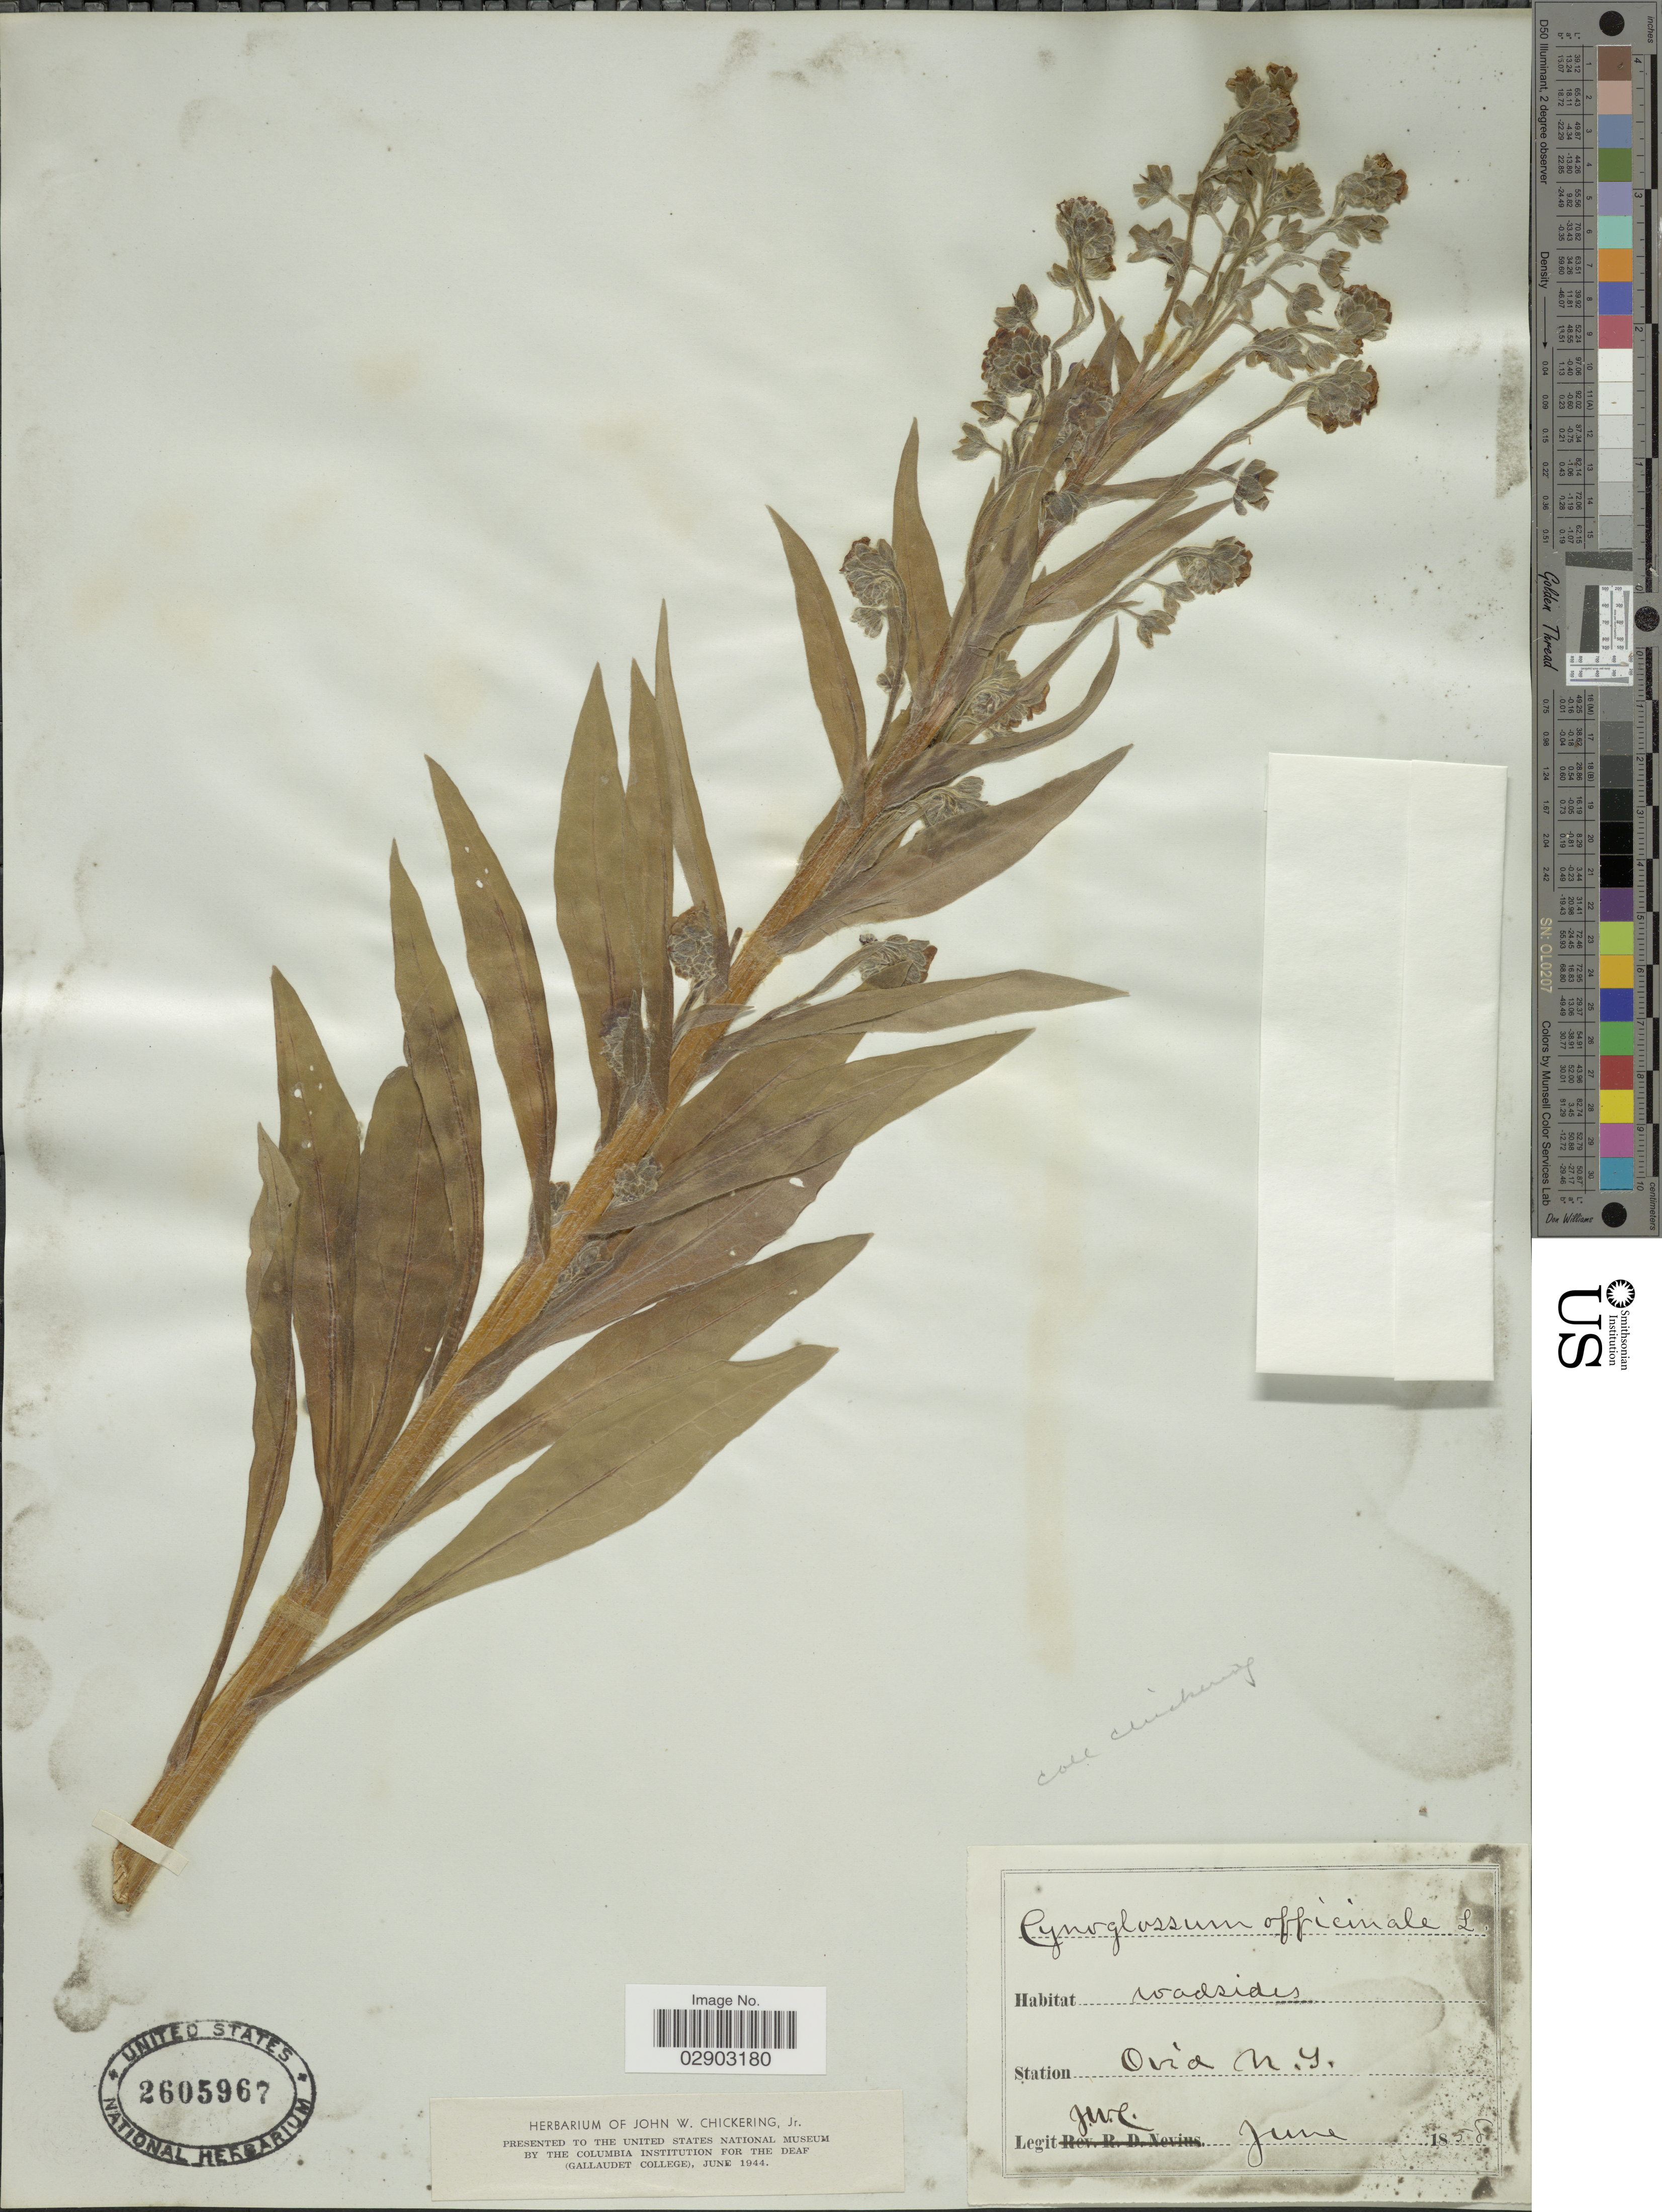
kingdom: Plantae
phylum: Tracheophyta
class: Magnoliopsida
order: Boraginales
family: Boraginaceae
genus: Cynoglossum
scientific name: Cynoglossum officinale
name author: L.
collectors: J. Chickering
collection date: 1858-06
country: United States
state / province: New York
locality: Station Ovid N.Y.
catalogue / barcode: US 2605967